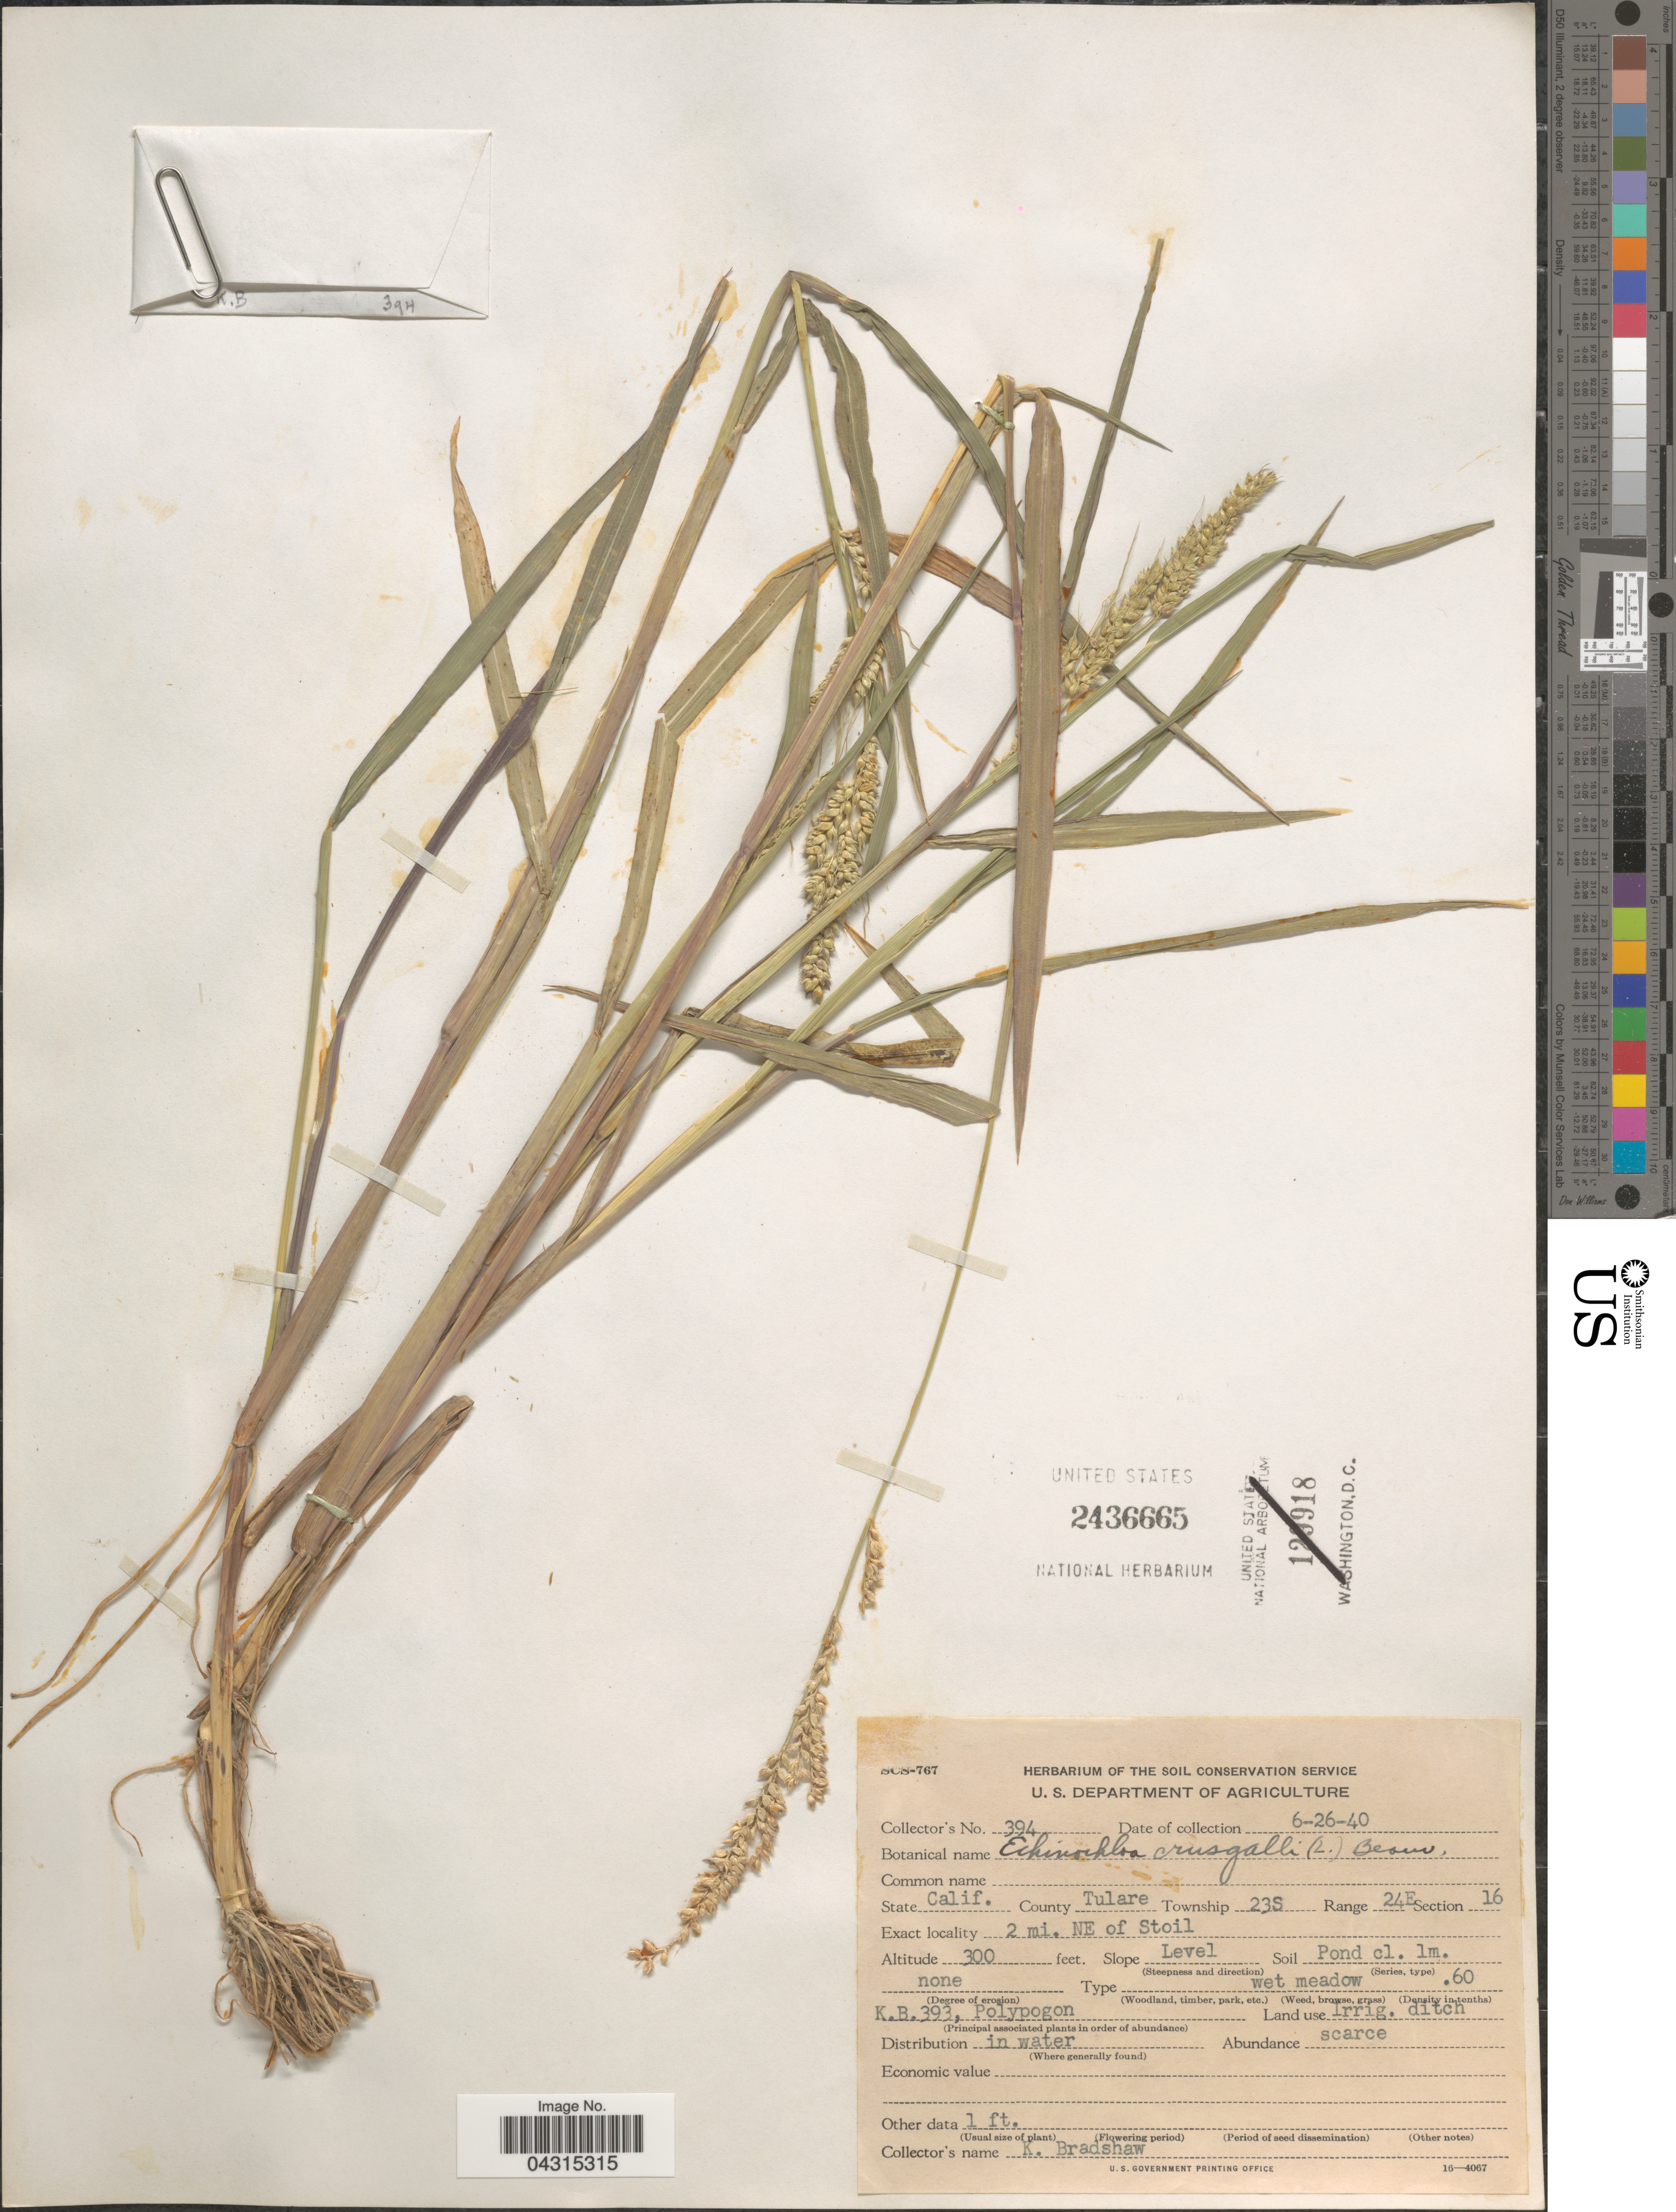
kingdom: Plantae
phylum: Tracheophyta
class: Liliopsida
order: Poales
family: Poaceae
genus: Echinochloa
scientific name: Echinochloa crus-galli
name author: (L.) P. Beauv.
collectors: K. Bradshaw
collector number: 394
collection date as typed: Transcribed d/m/y: 26/6/40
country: United States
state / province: California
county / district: Tulare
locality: County Tulare. Township 23S Range 24 E Section 16. 2 mi. NE of Stoil.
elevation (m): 91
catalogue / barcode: US 2436665